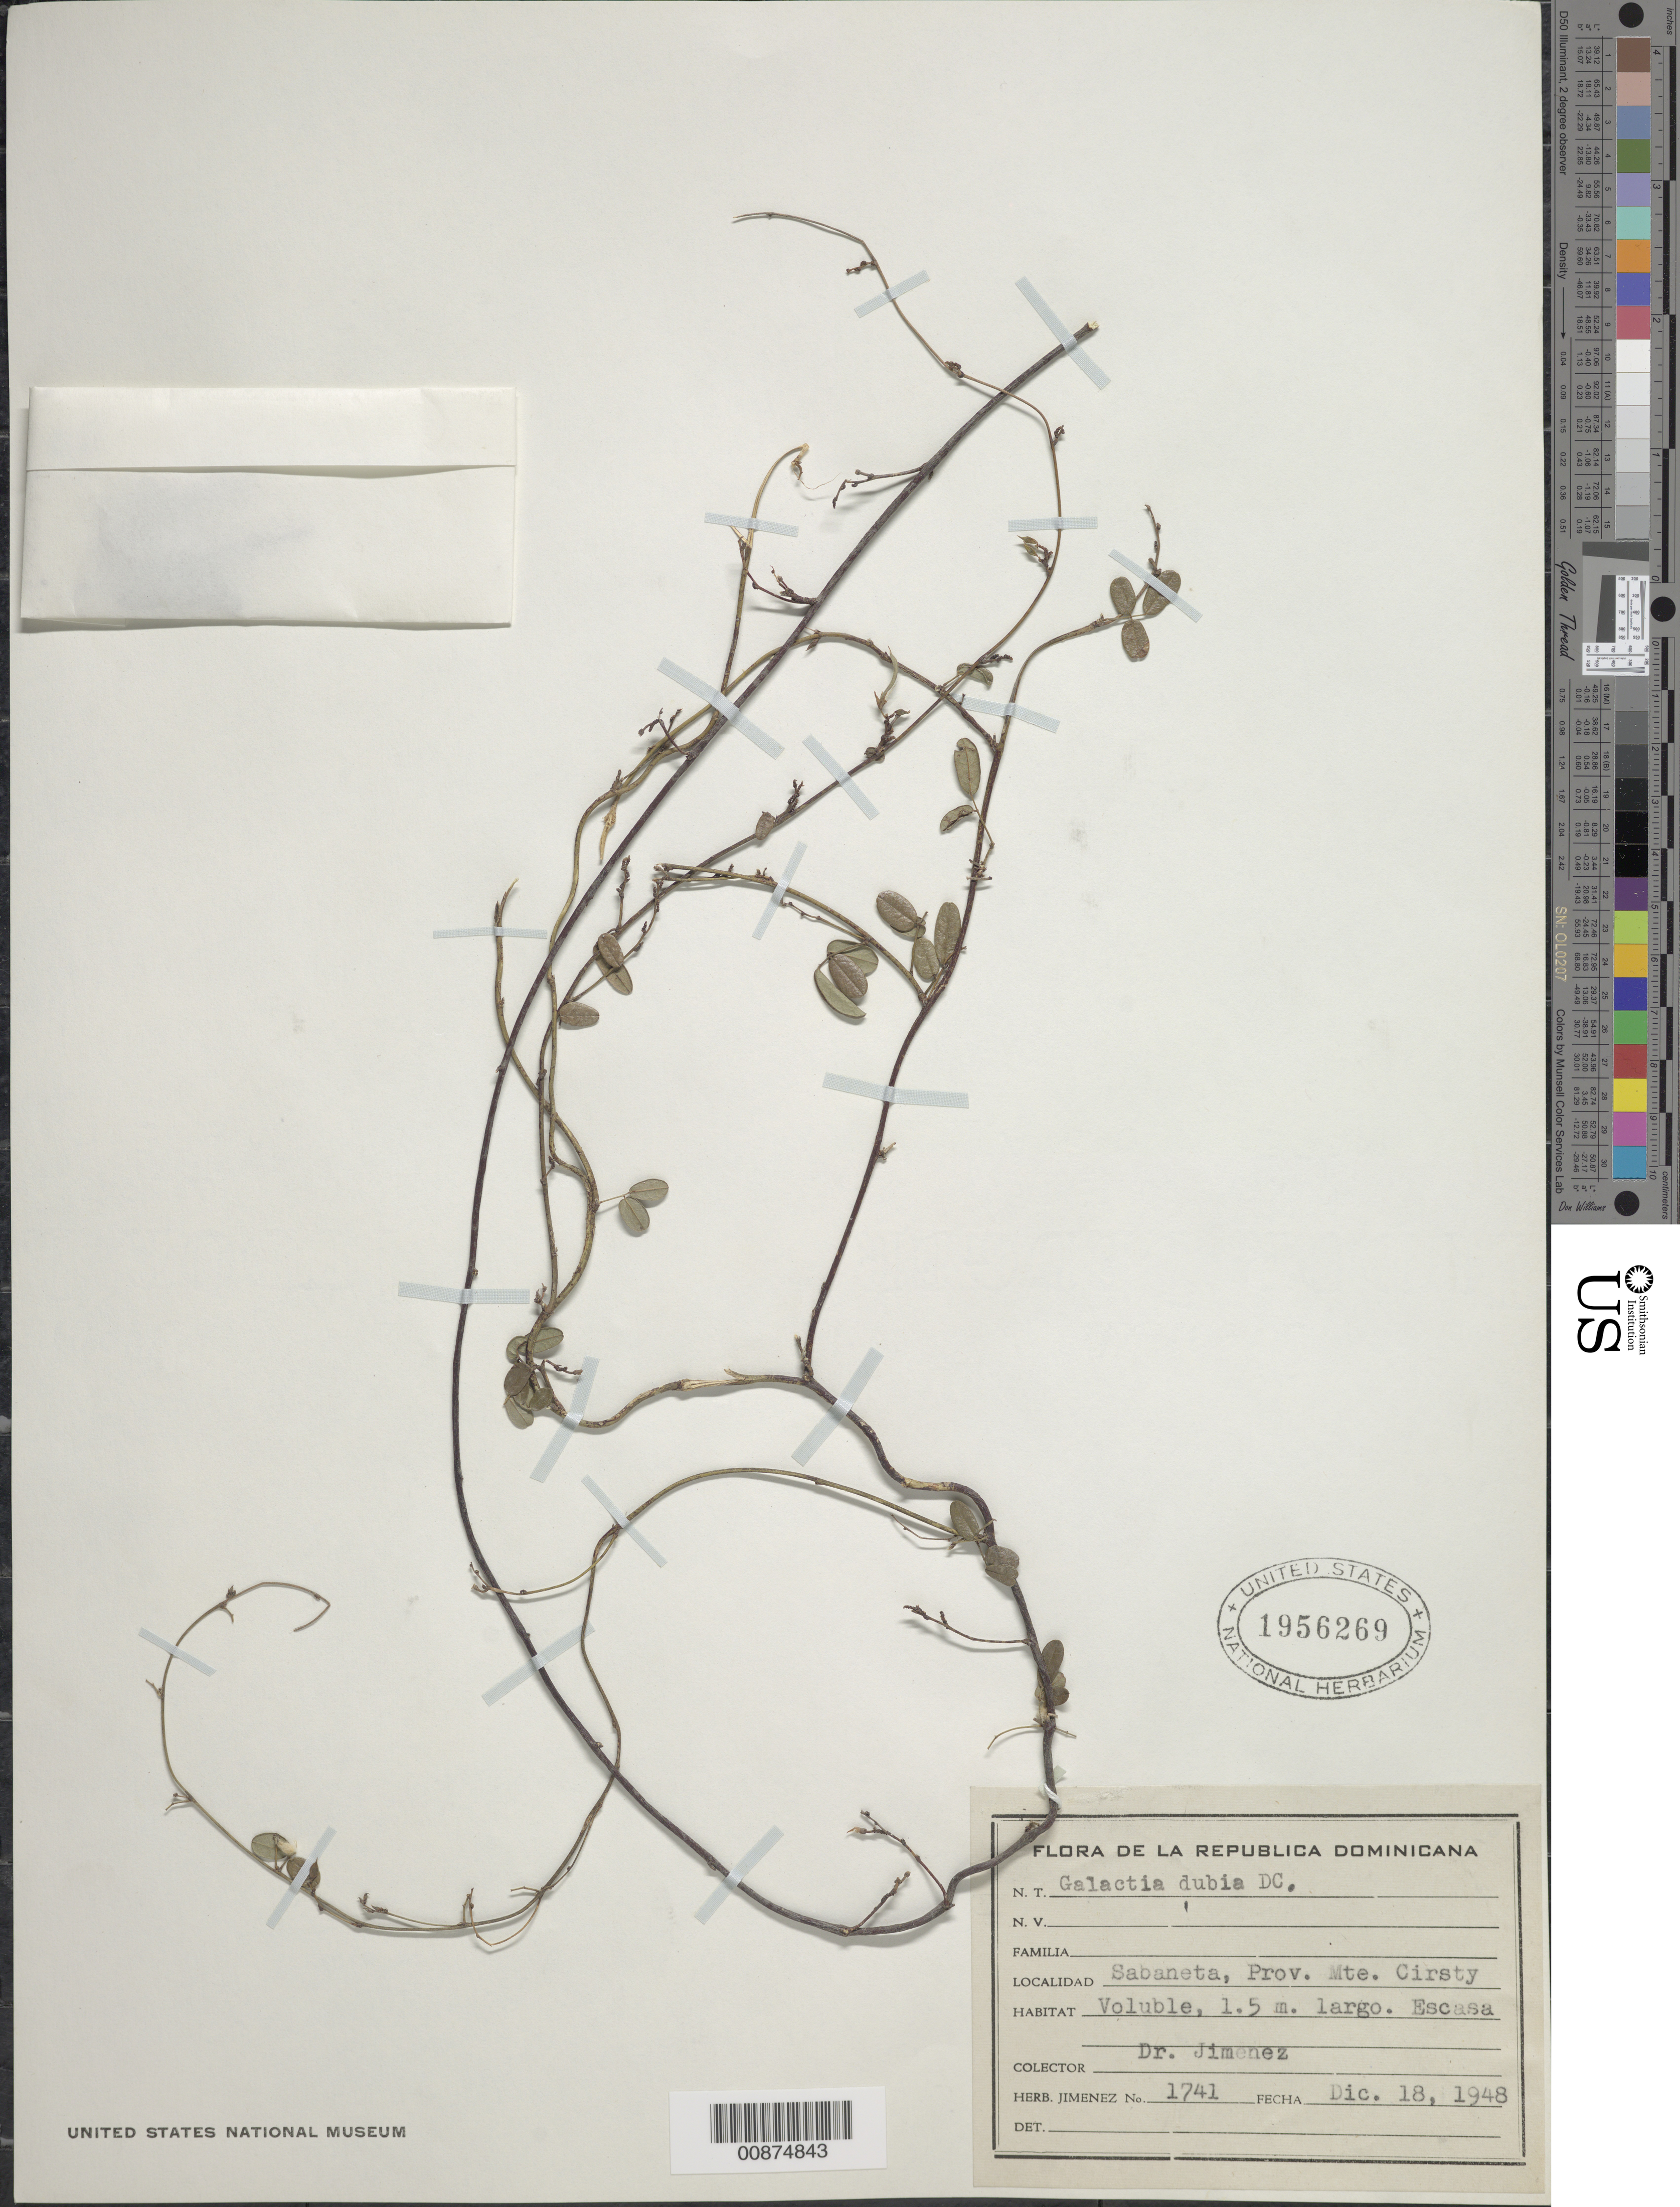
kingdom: Plantae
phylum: Tracheophyta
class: Magnoliopsida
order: Fabales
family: Fabaceae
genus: Galactia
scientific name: Galactia dubia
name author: DC.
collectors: J. J. Jiménez Almonte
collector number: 1741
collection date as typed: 18 Dec 1948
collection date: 1948-12-18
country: Dominican Republic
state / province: Monte Cristi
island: Hispaniola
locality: Sabaneta.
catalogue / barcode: US 1956269